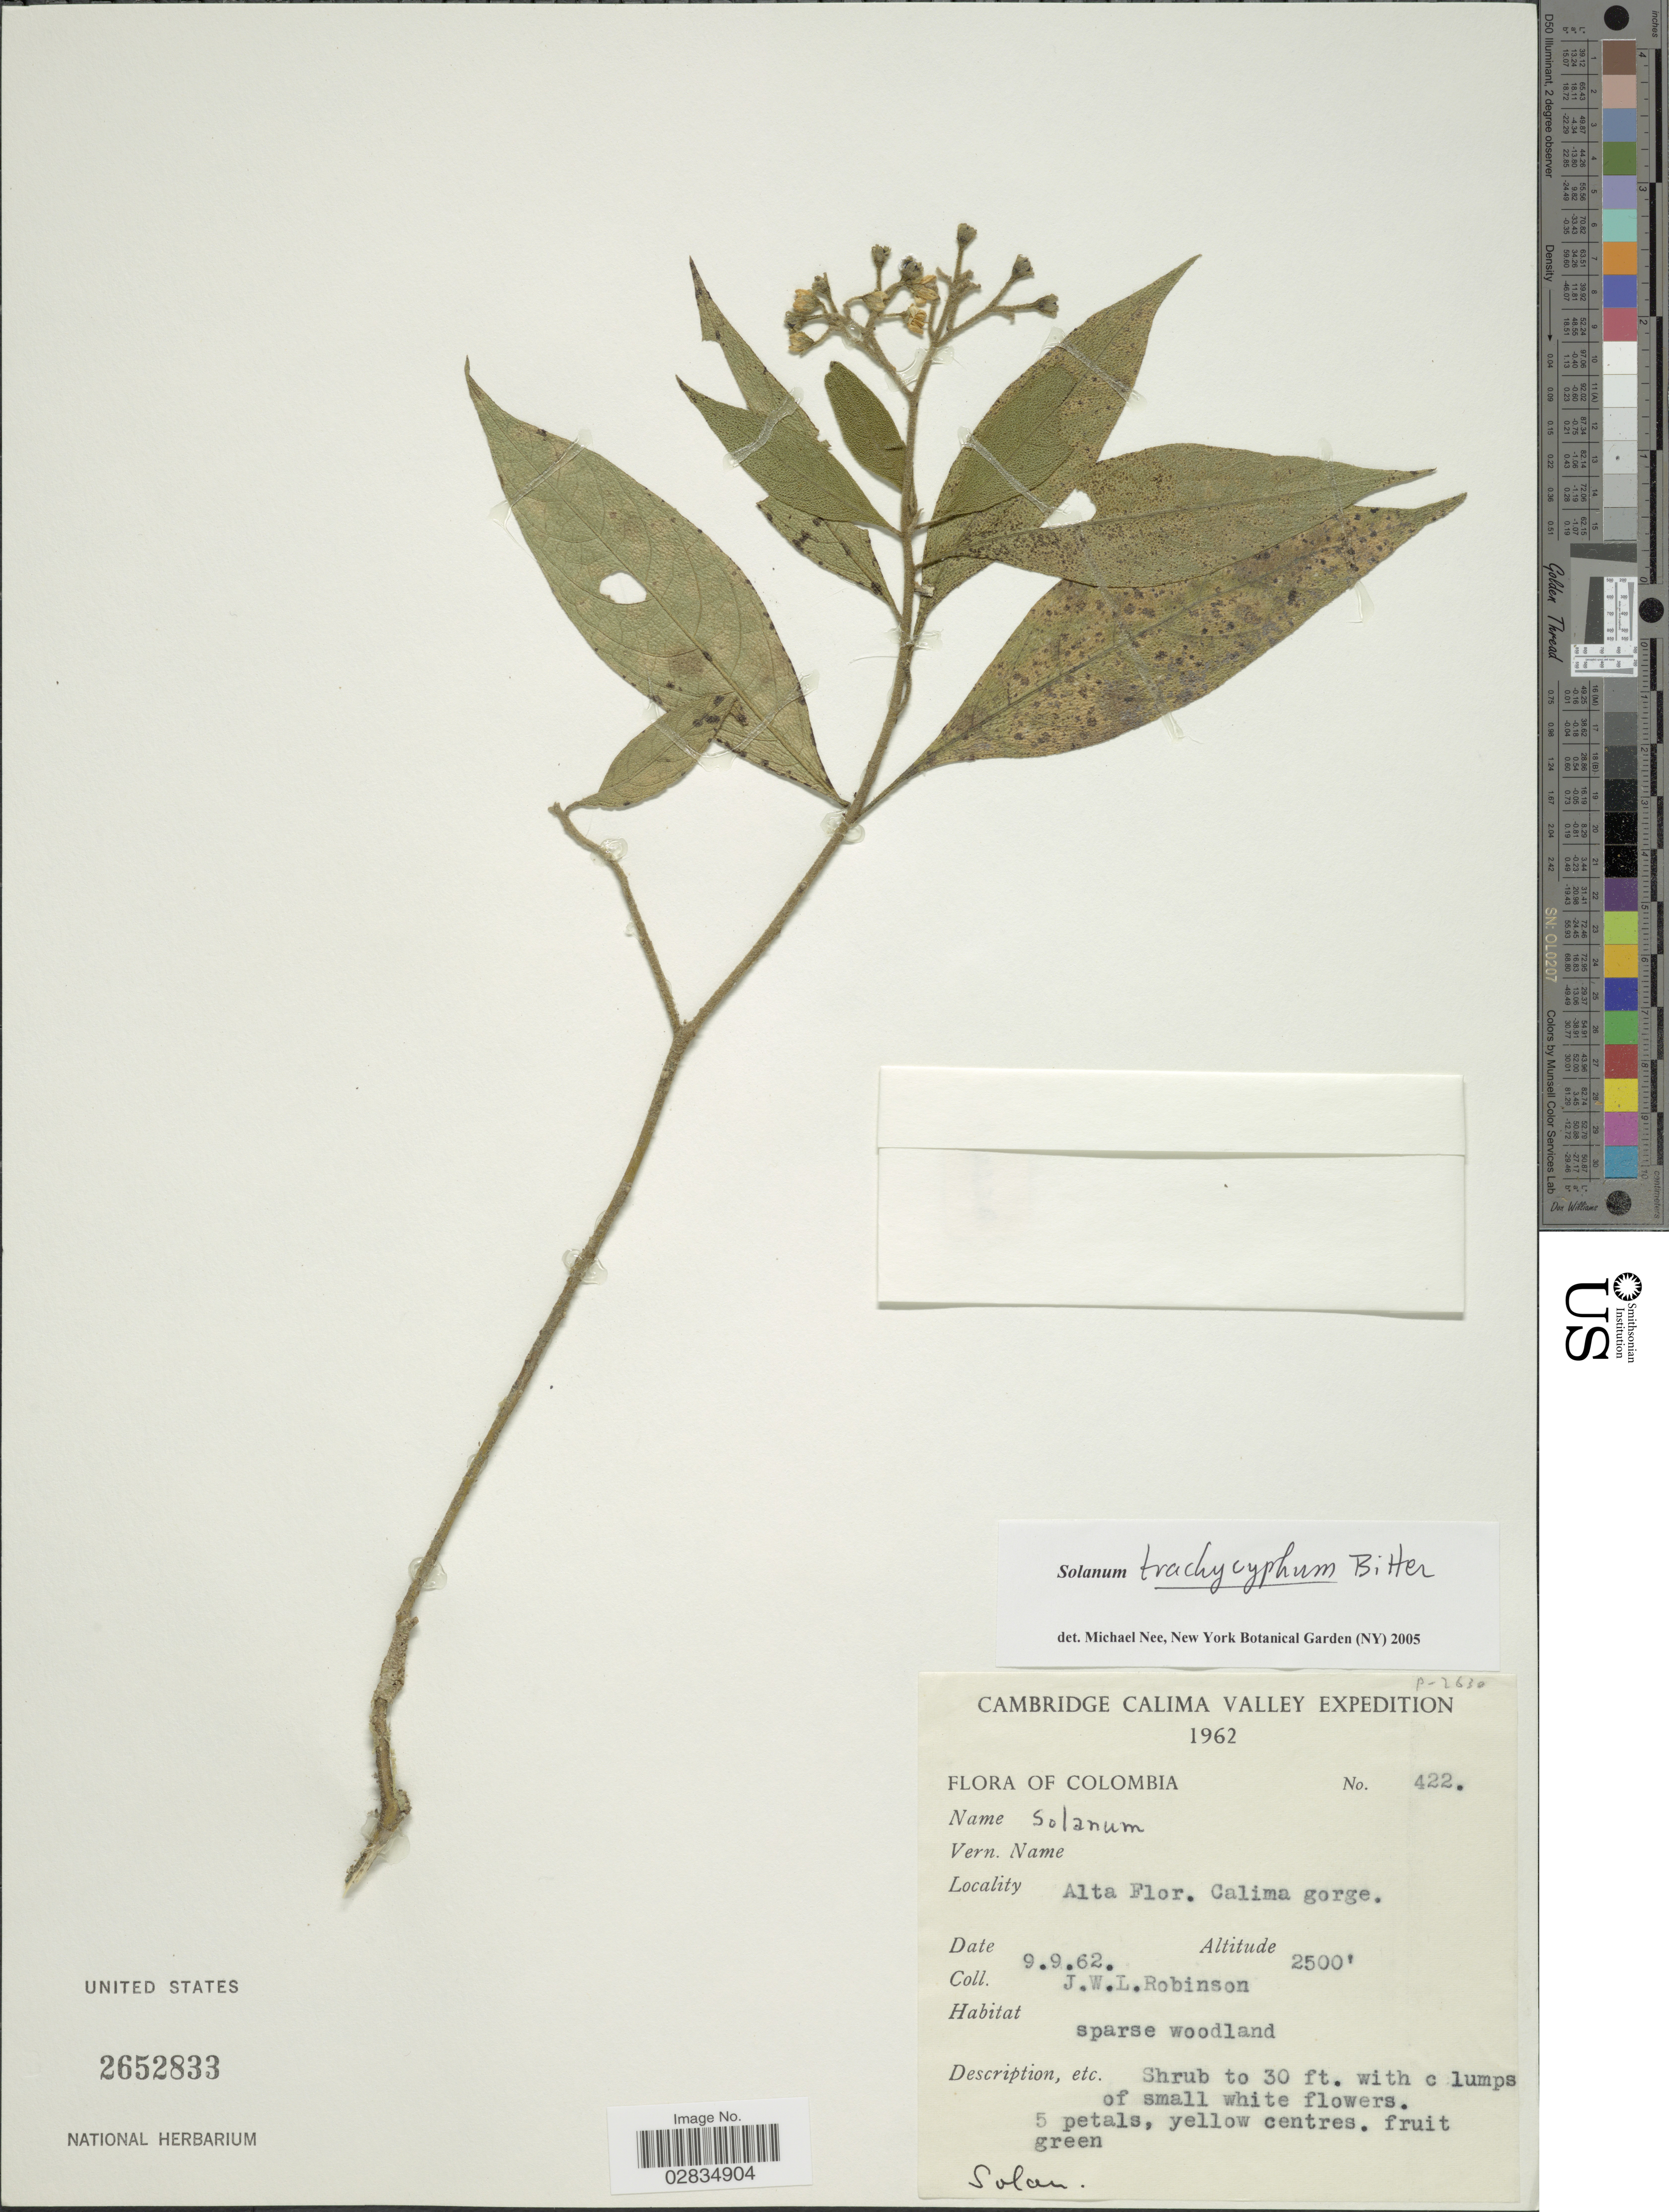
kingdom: Plantae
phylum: Tracheophyta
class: Magnoliopsida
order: Solanales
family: Solanaceae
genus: Solanum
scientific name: Solanum trachycyphum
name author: Bitter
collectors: J. W. Robinson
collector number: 422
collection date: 1962-09-09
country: Colombia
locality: Calima Valley, Alta Flor, Calima gorge.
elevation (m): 762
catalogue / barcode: US 2652833